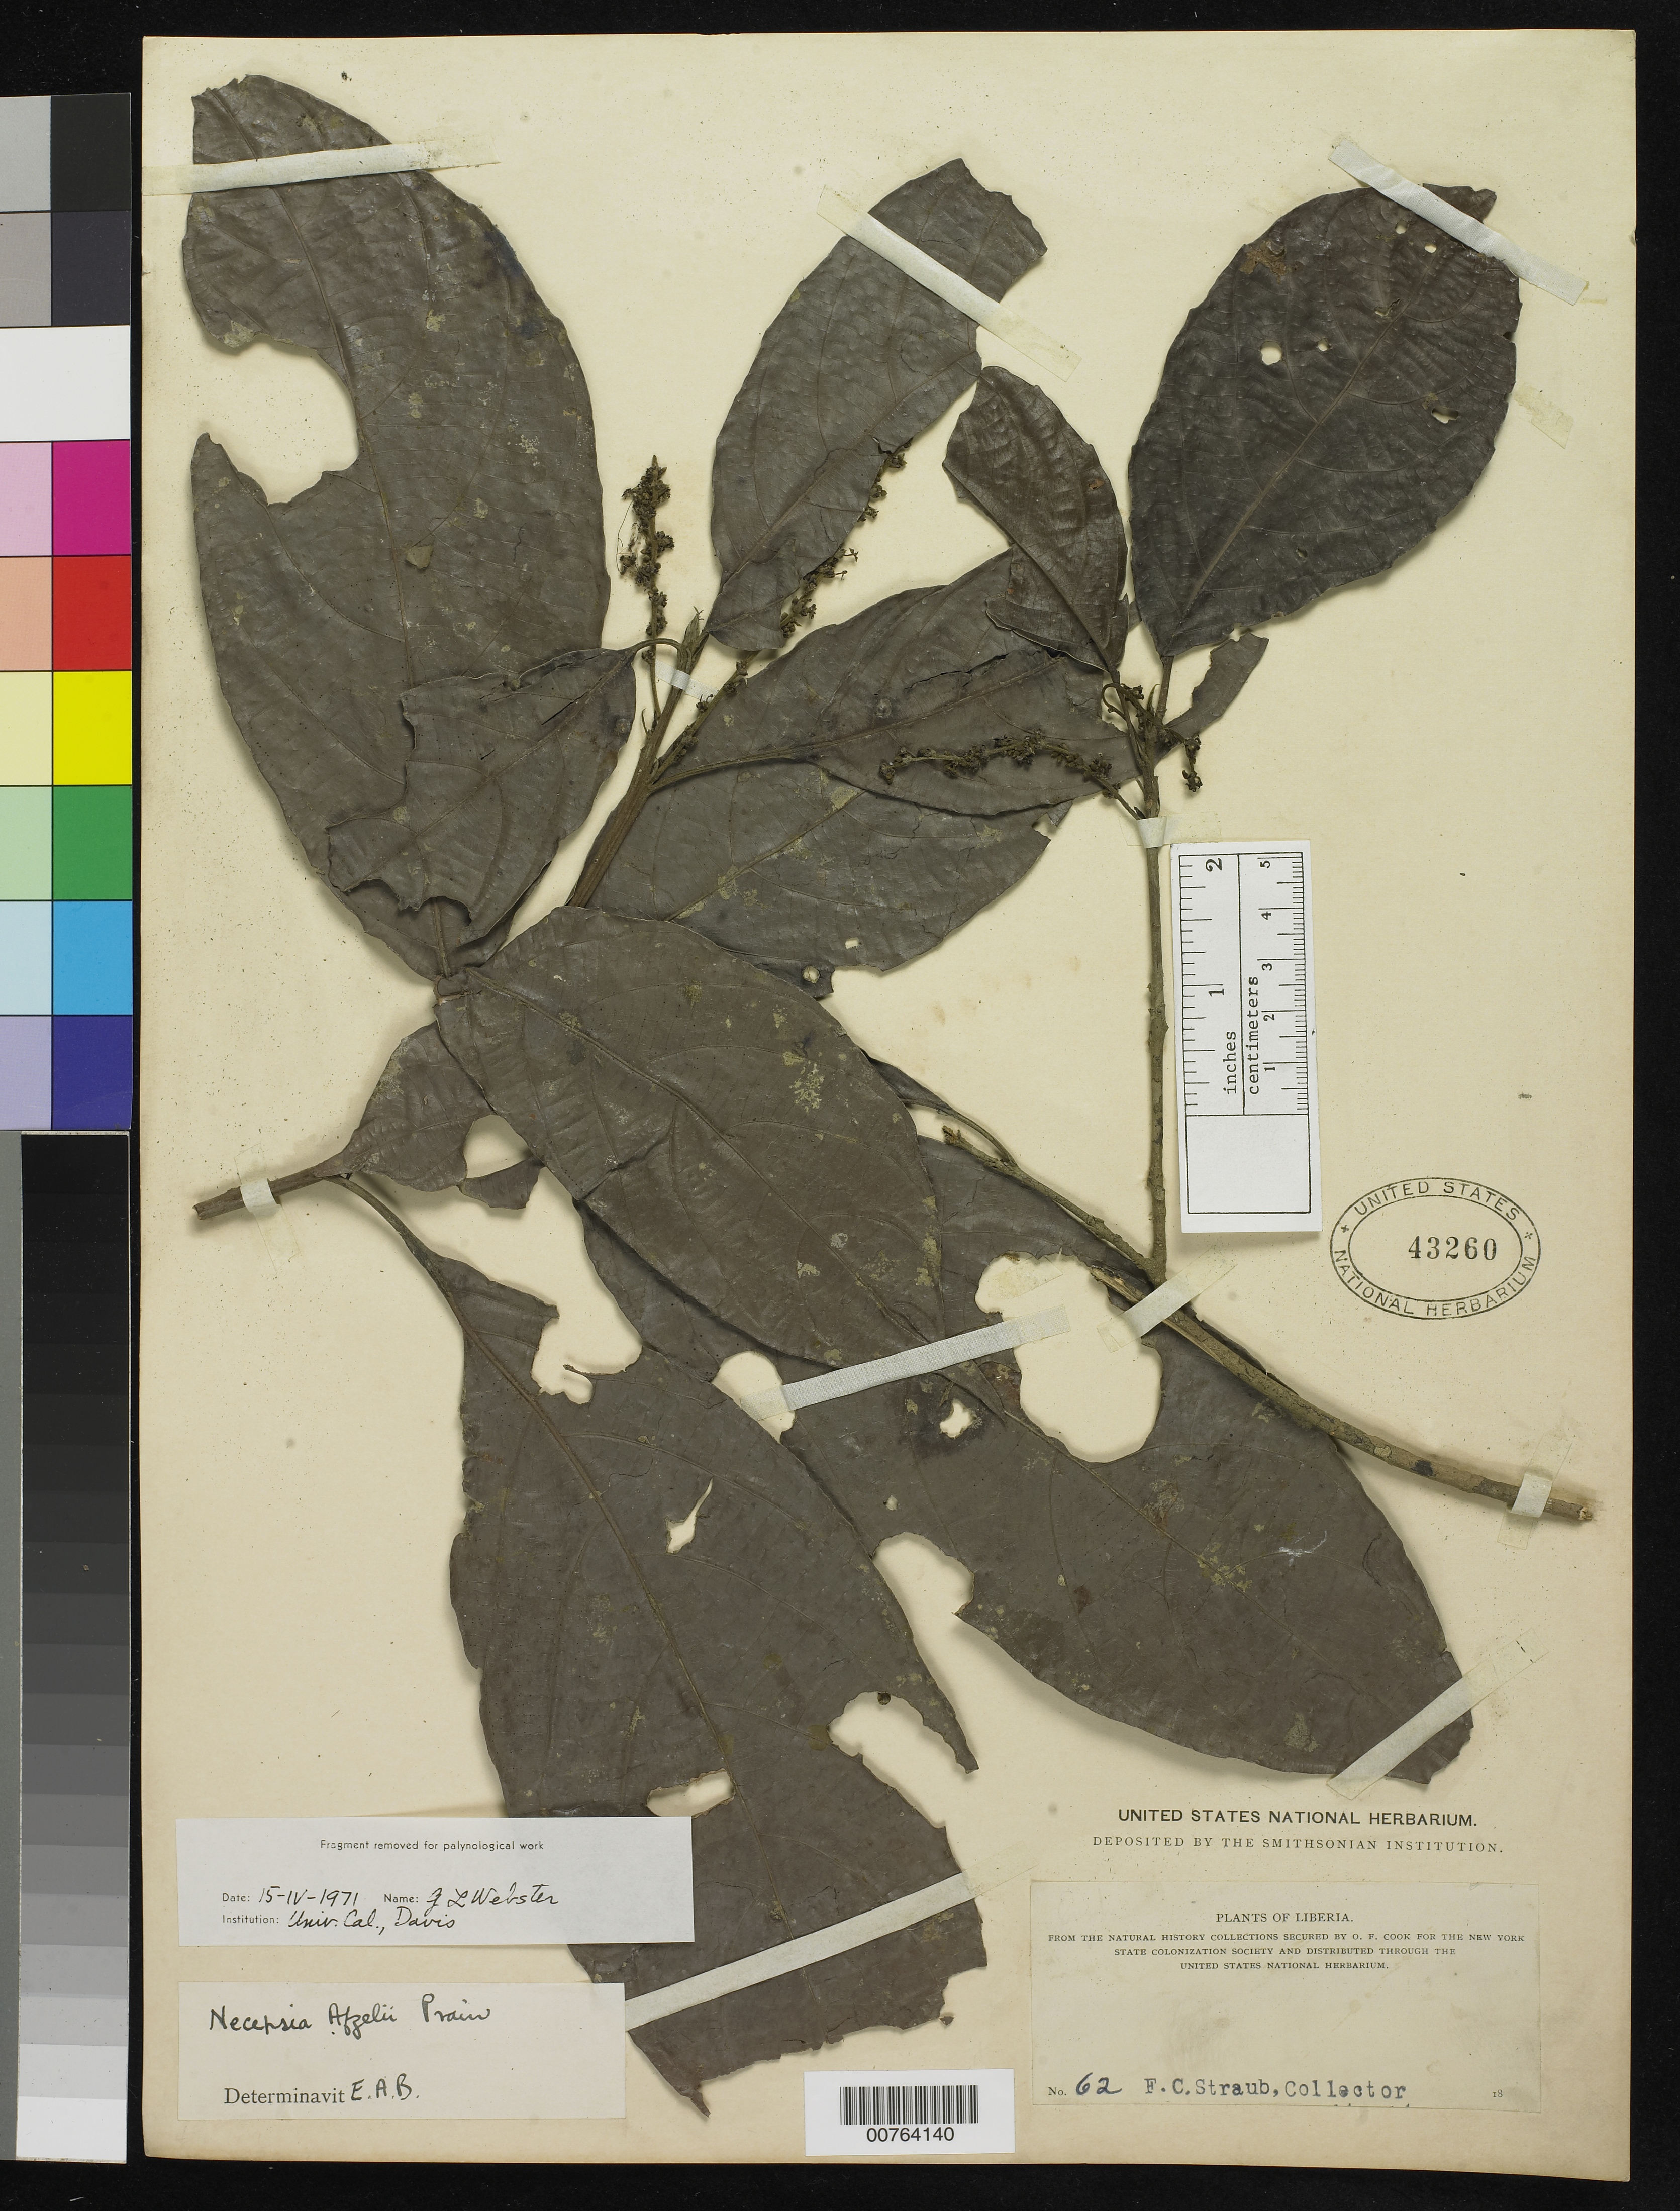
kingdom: Plantae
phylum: Tracheophyta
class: Magnoliopsida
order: Malpighiales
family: Euphorbiaceae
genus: Necepsia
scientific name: Necepsia afzelii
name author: Prain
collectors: F. Straub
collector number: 62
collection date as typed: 18--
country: Liberia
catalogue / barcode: US 43260